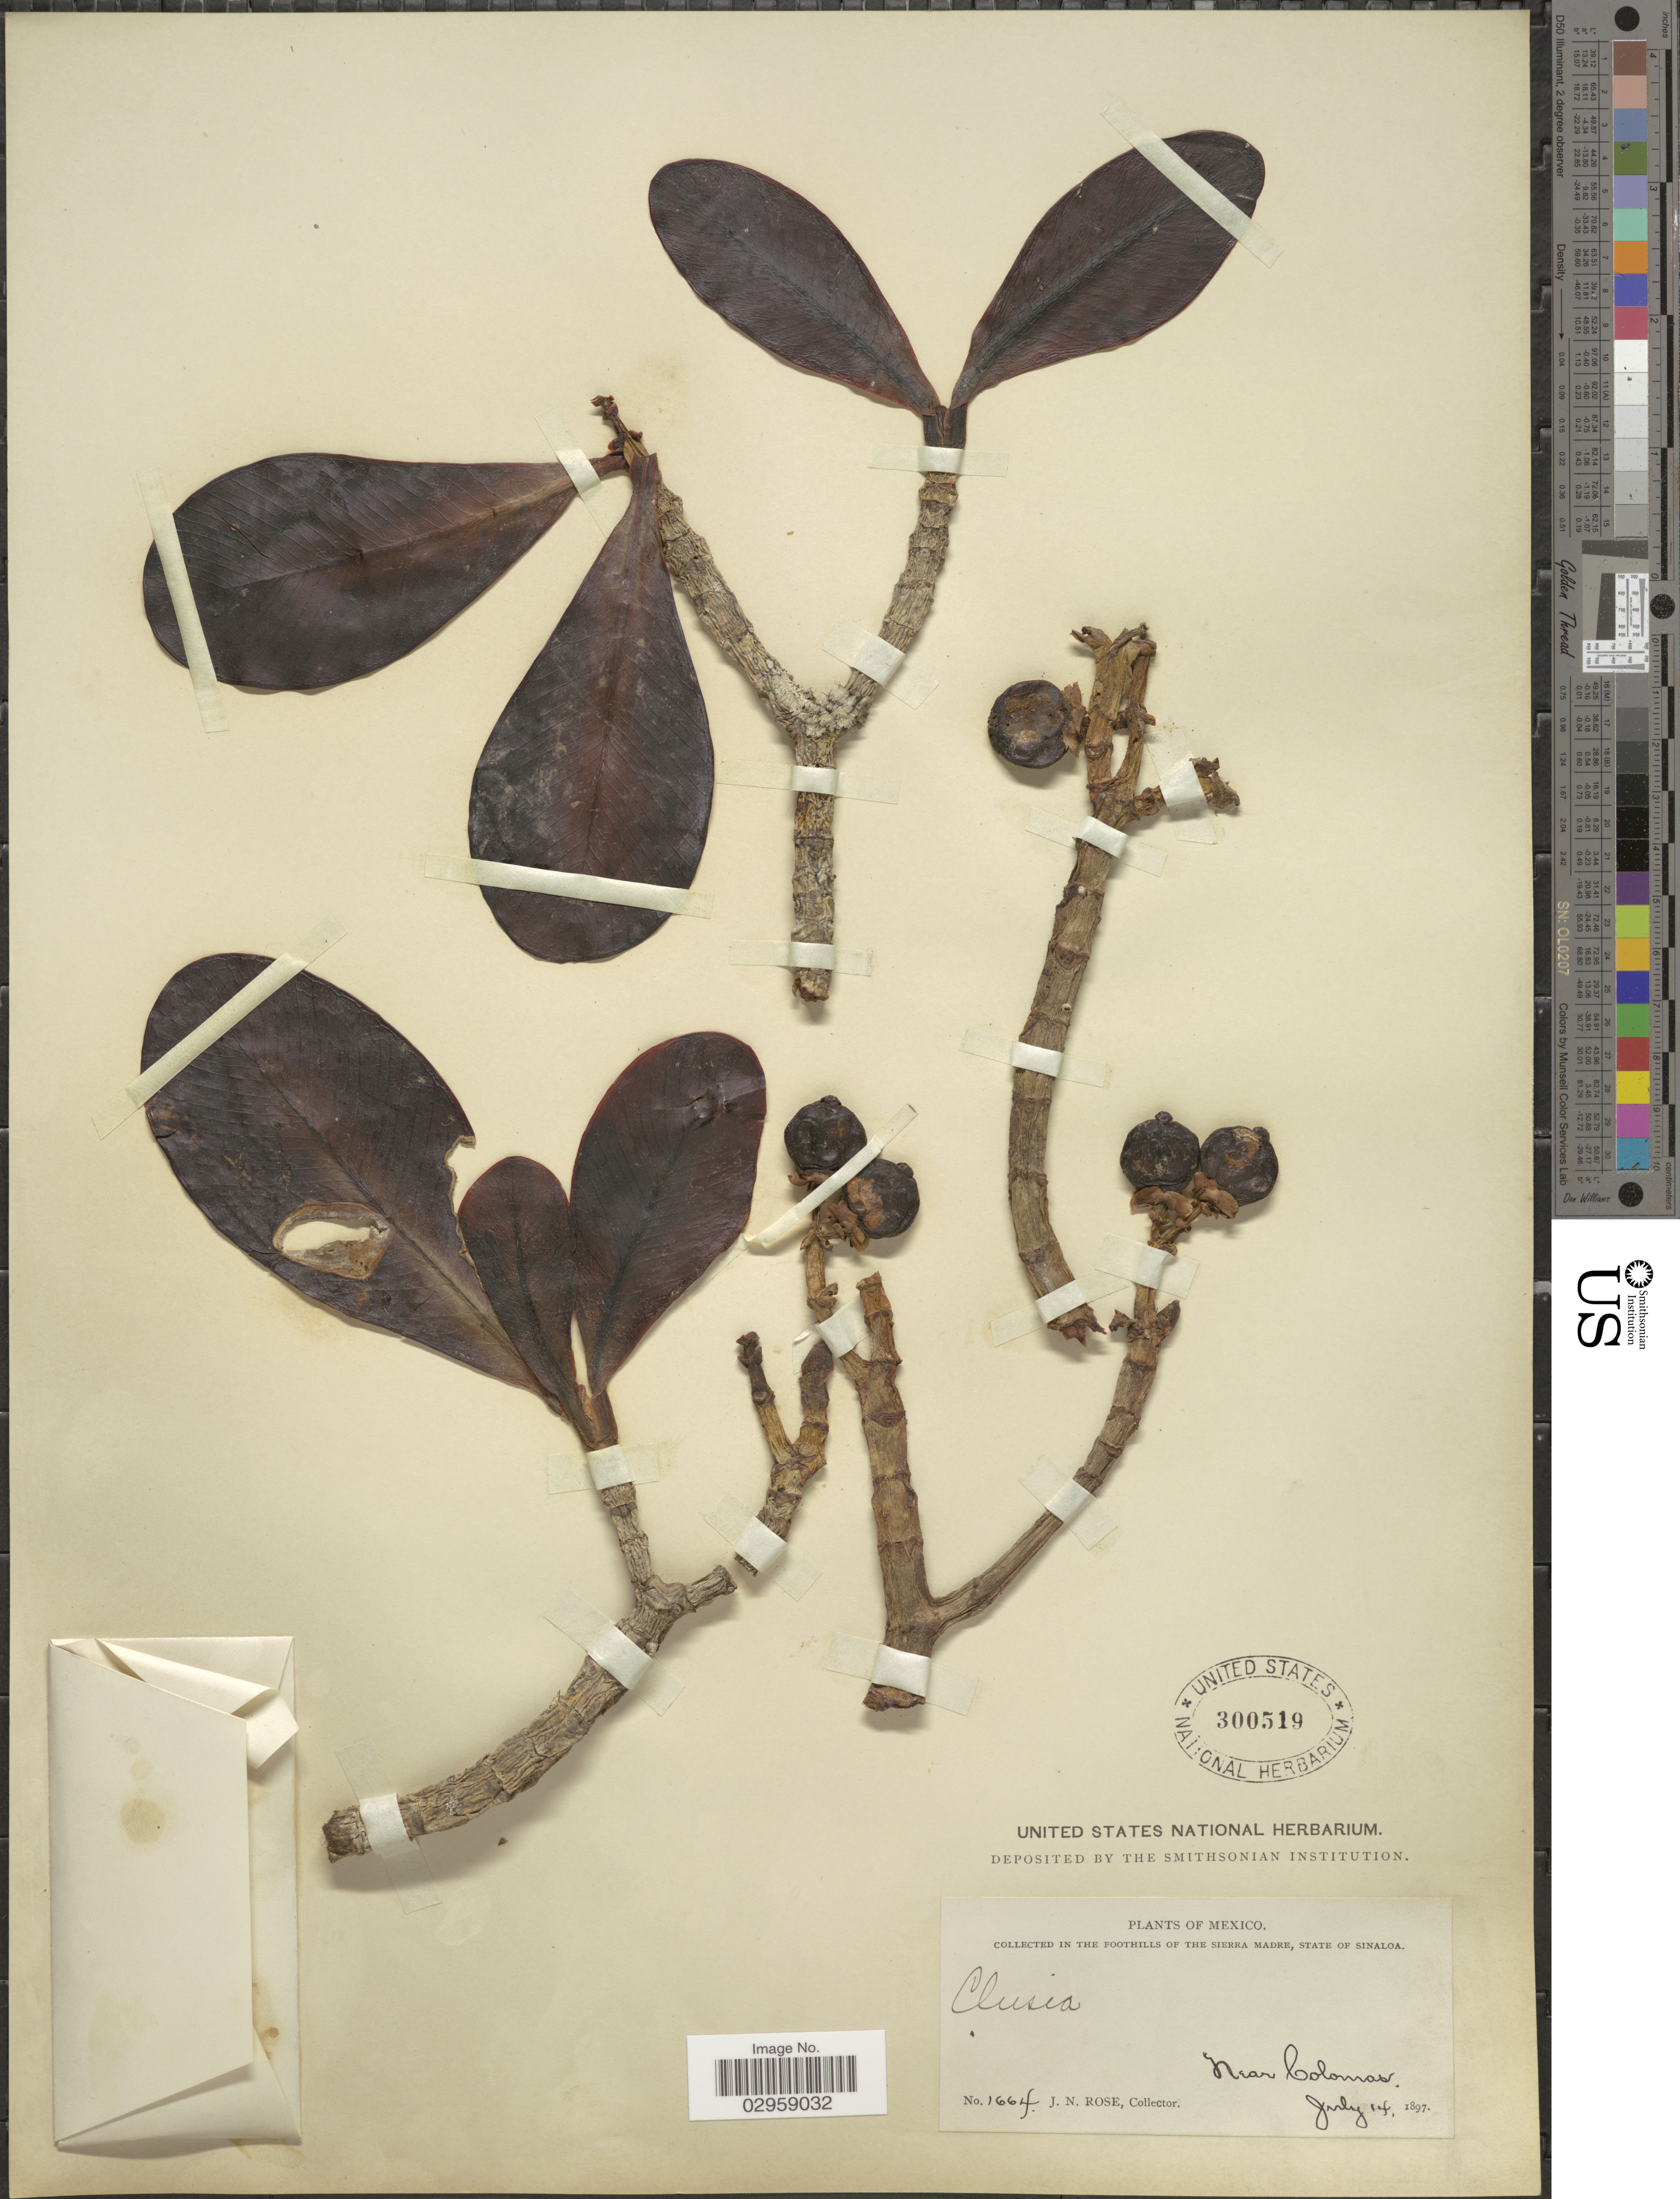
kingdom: Plantae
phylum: Tracheophyta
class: Magnoliopsida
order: Malpighiales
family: Clusiaceae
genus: Clusia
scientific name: Clusia salvinii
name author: Donn. Sm.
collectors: J. N. Rose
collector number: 1664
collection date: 1897-07-14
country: Mexico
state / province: Sinaloa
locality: In the foothills of the Sierra Madre. Near Colomas.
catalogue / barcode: US 300519